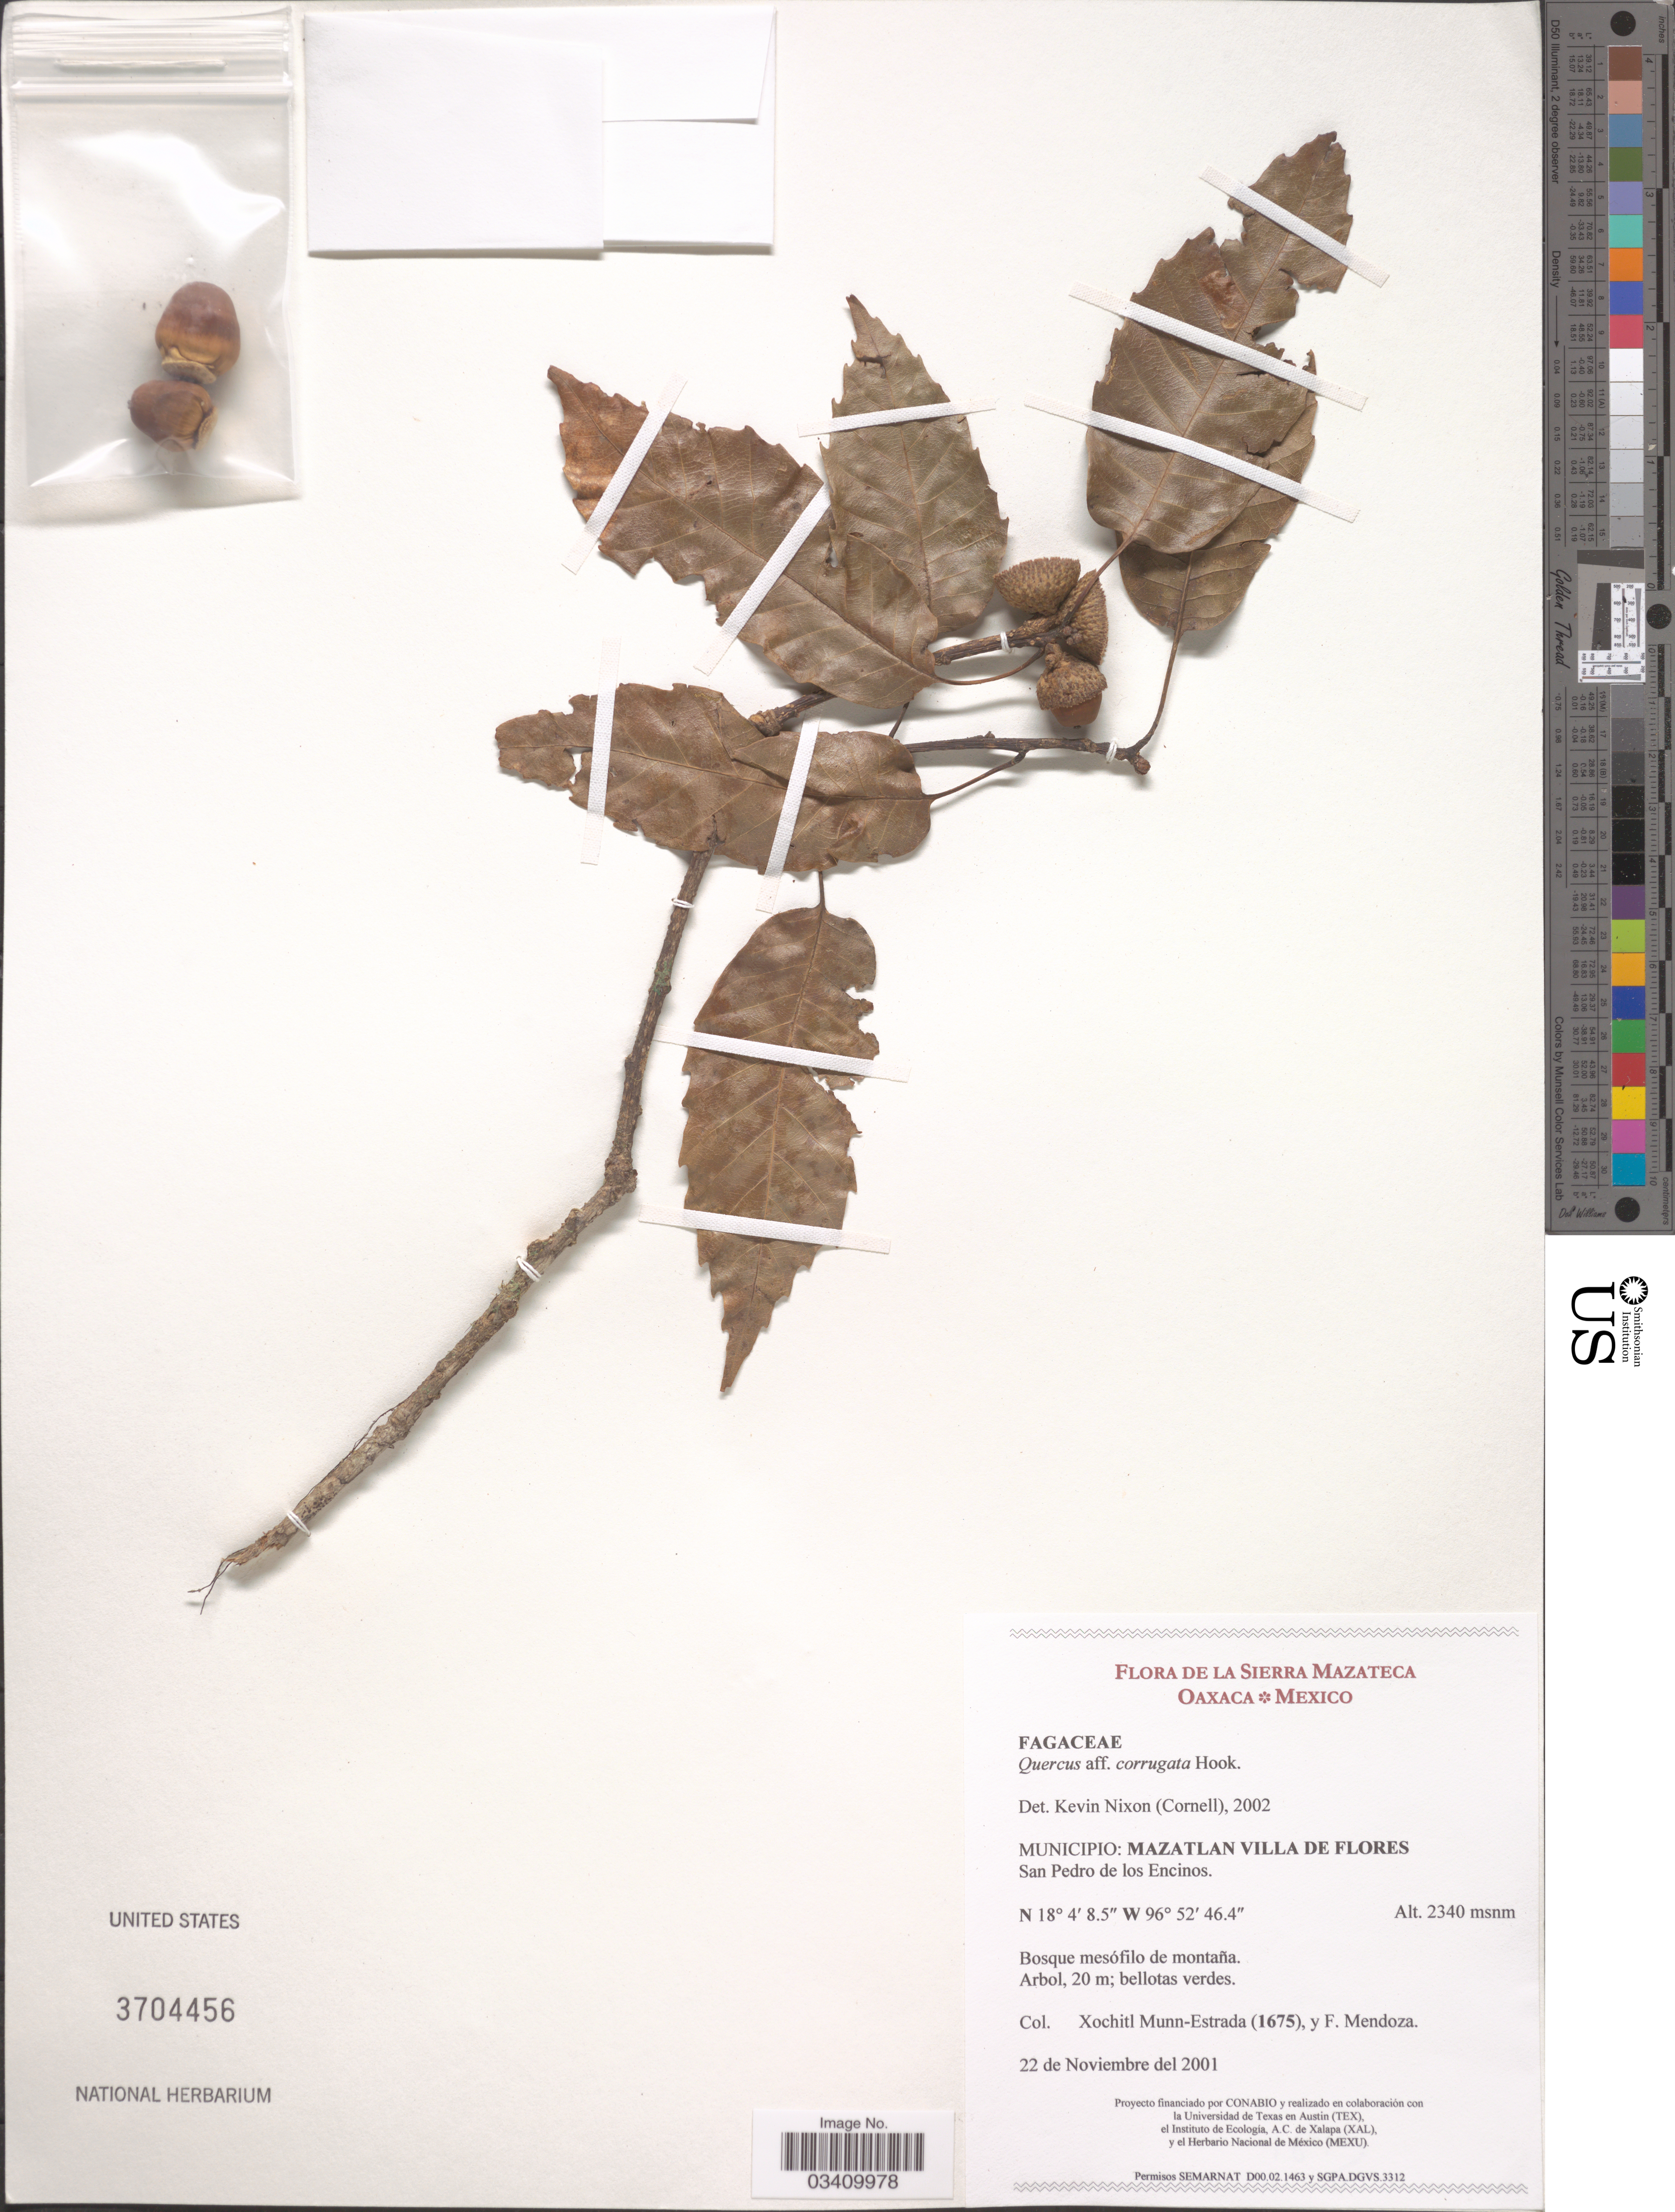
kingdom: Plantae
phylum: Tracheophyta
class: Magnoliopsida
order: Fagales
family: Fagaceae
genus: Quercus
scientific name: Quercus corrugata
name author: Hook.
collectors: X. Munn-Estrada & F. Mendoza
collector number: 1675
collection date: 2001-11-22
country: Mexico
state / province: Oaxaca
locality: Sierra Mazateca. Municipio: Mazatlan Villa de Flores. San Pedro de los Encinos.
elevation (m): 2340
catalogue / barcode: US 3704456